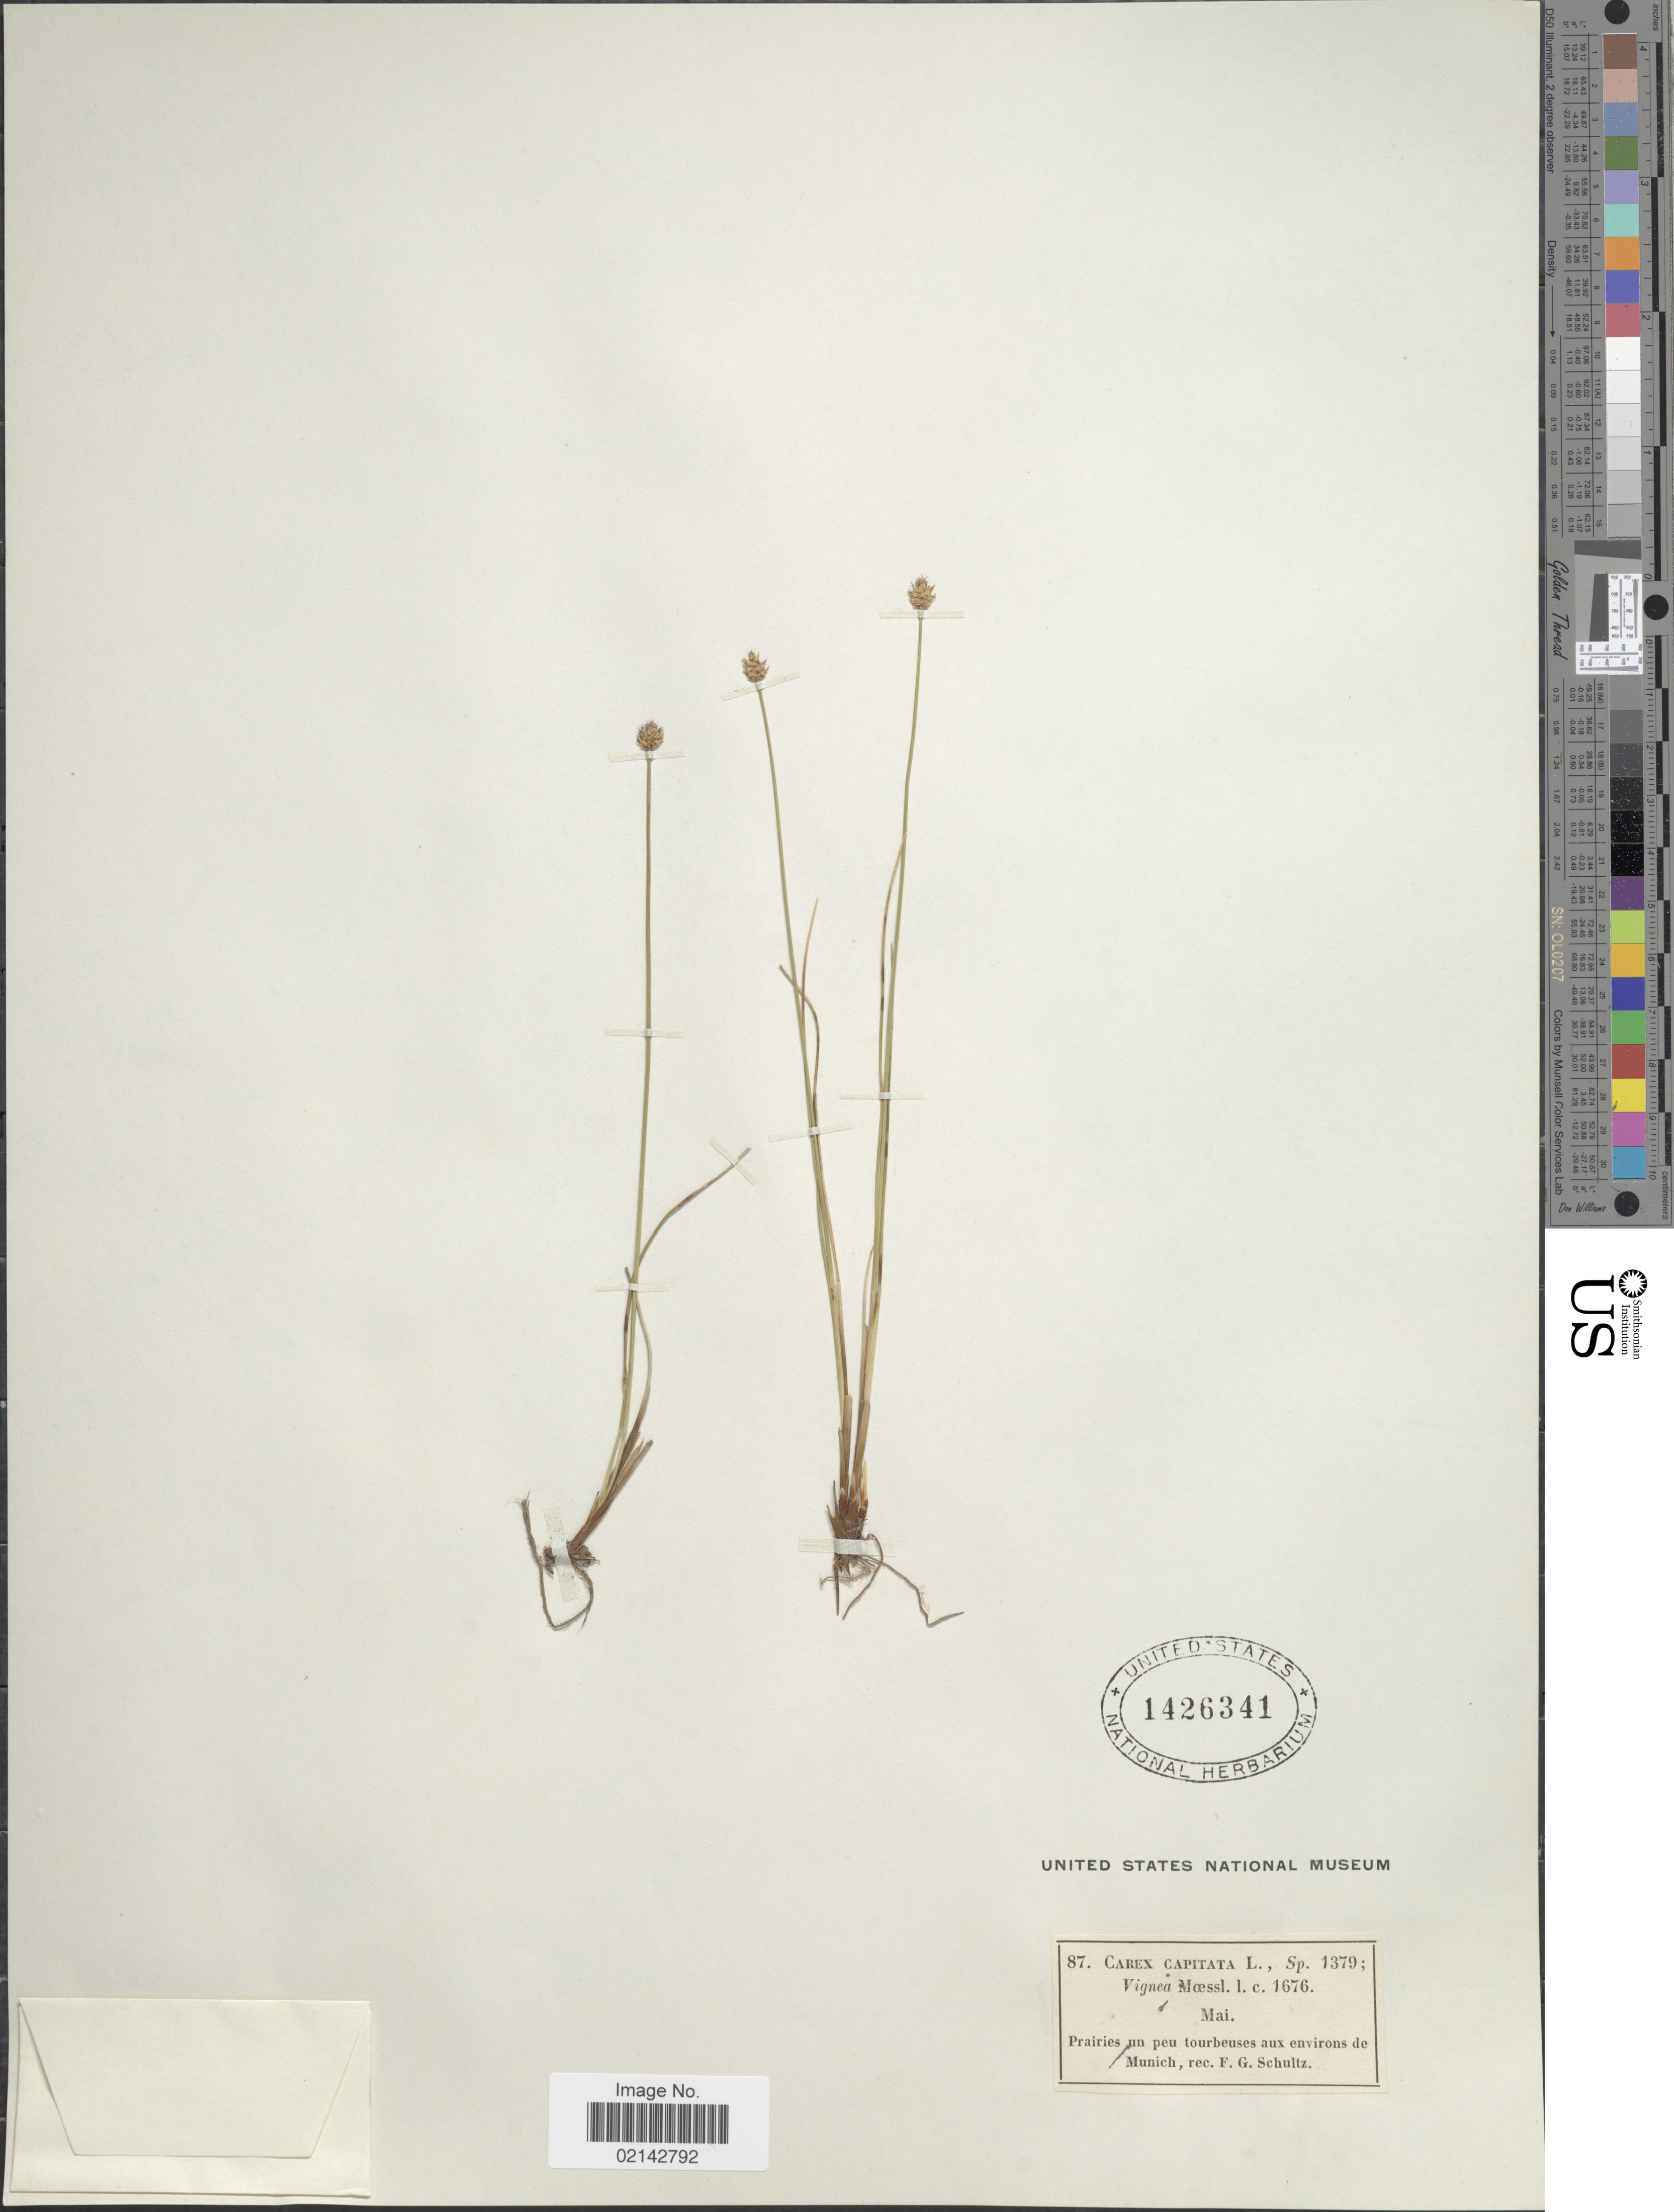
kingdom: Plantae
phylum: Tracheophyta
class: Liliopsida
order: Poales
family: Cyperaceae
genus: Carex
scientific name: Carex capitata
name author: L.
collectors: F. Schultz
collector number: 87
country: Germany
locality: Prairies un peu tourbeuses aux environs de Munich.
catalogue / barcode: US 1426341